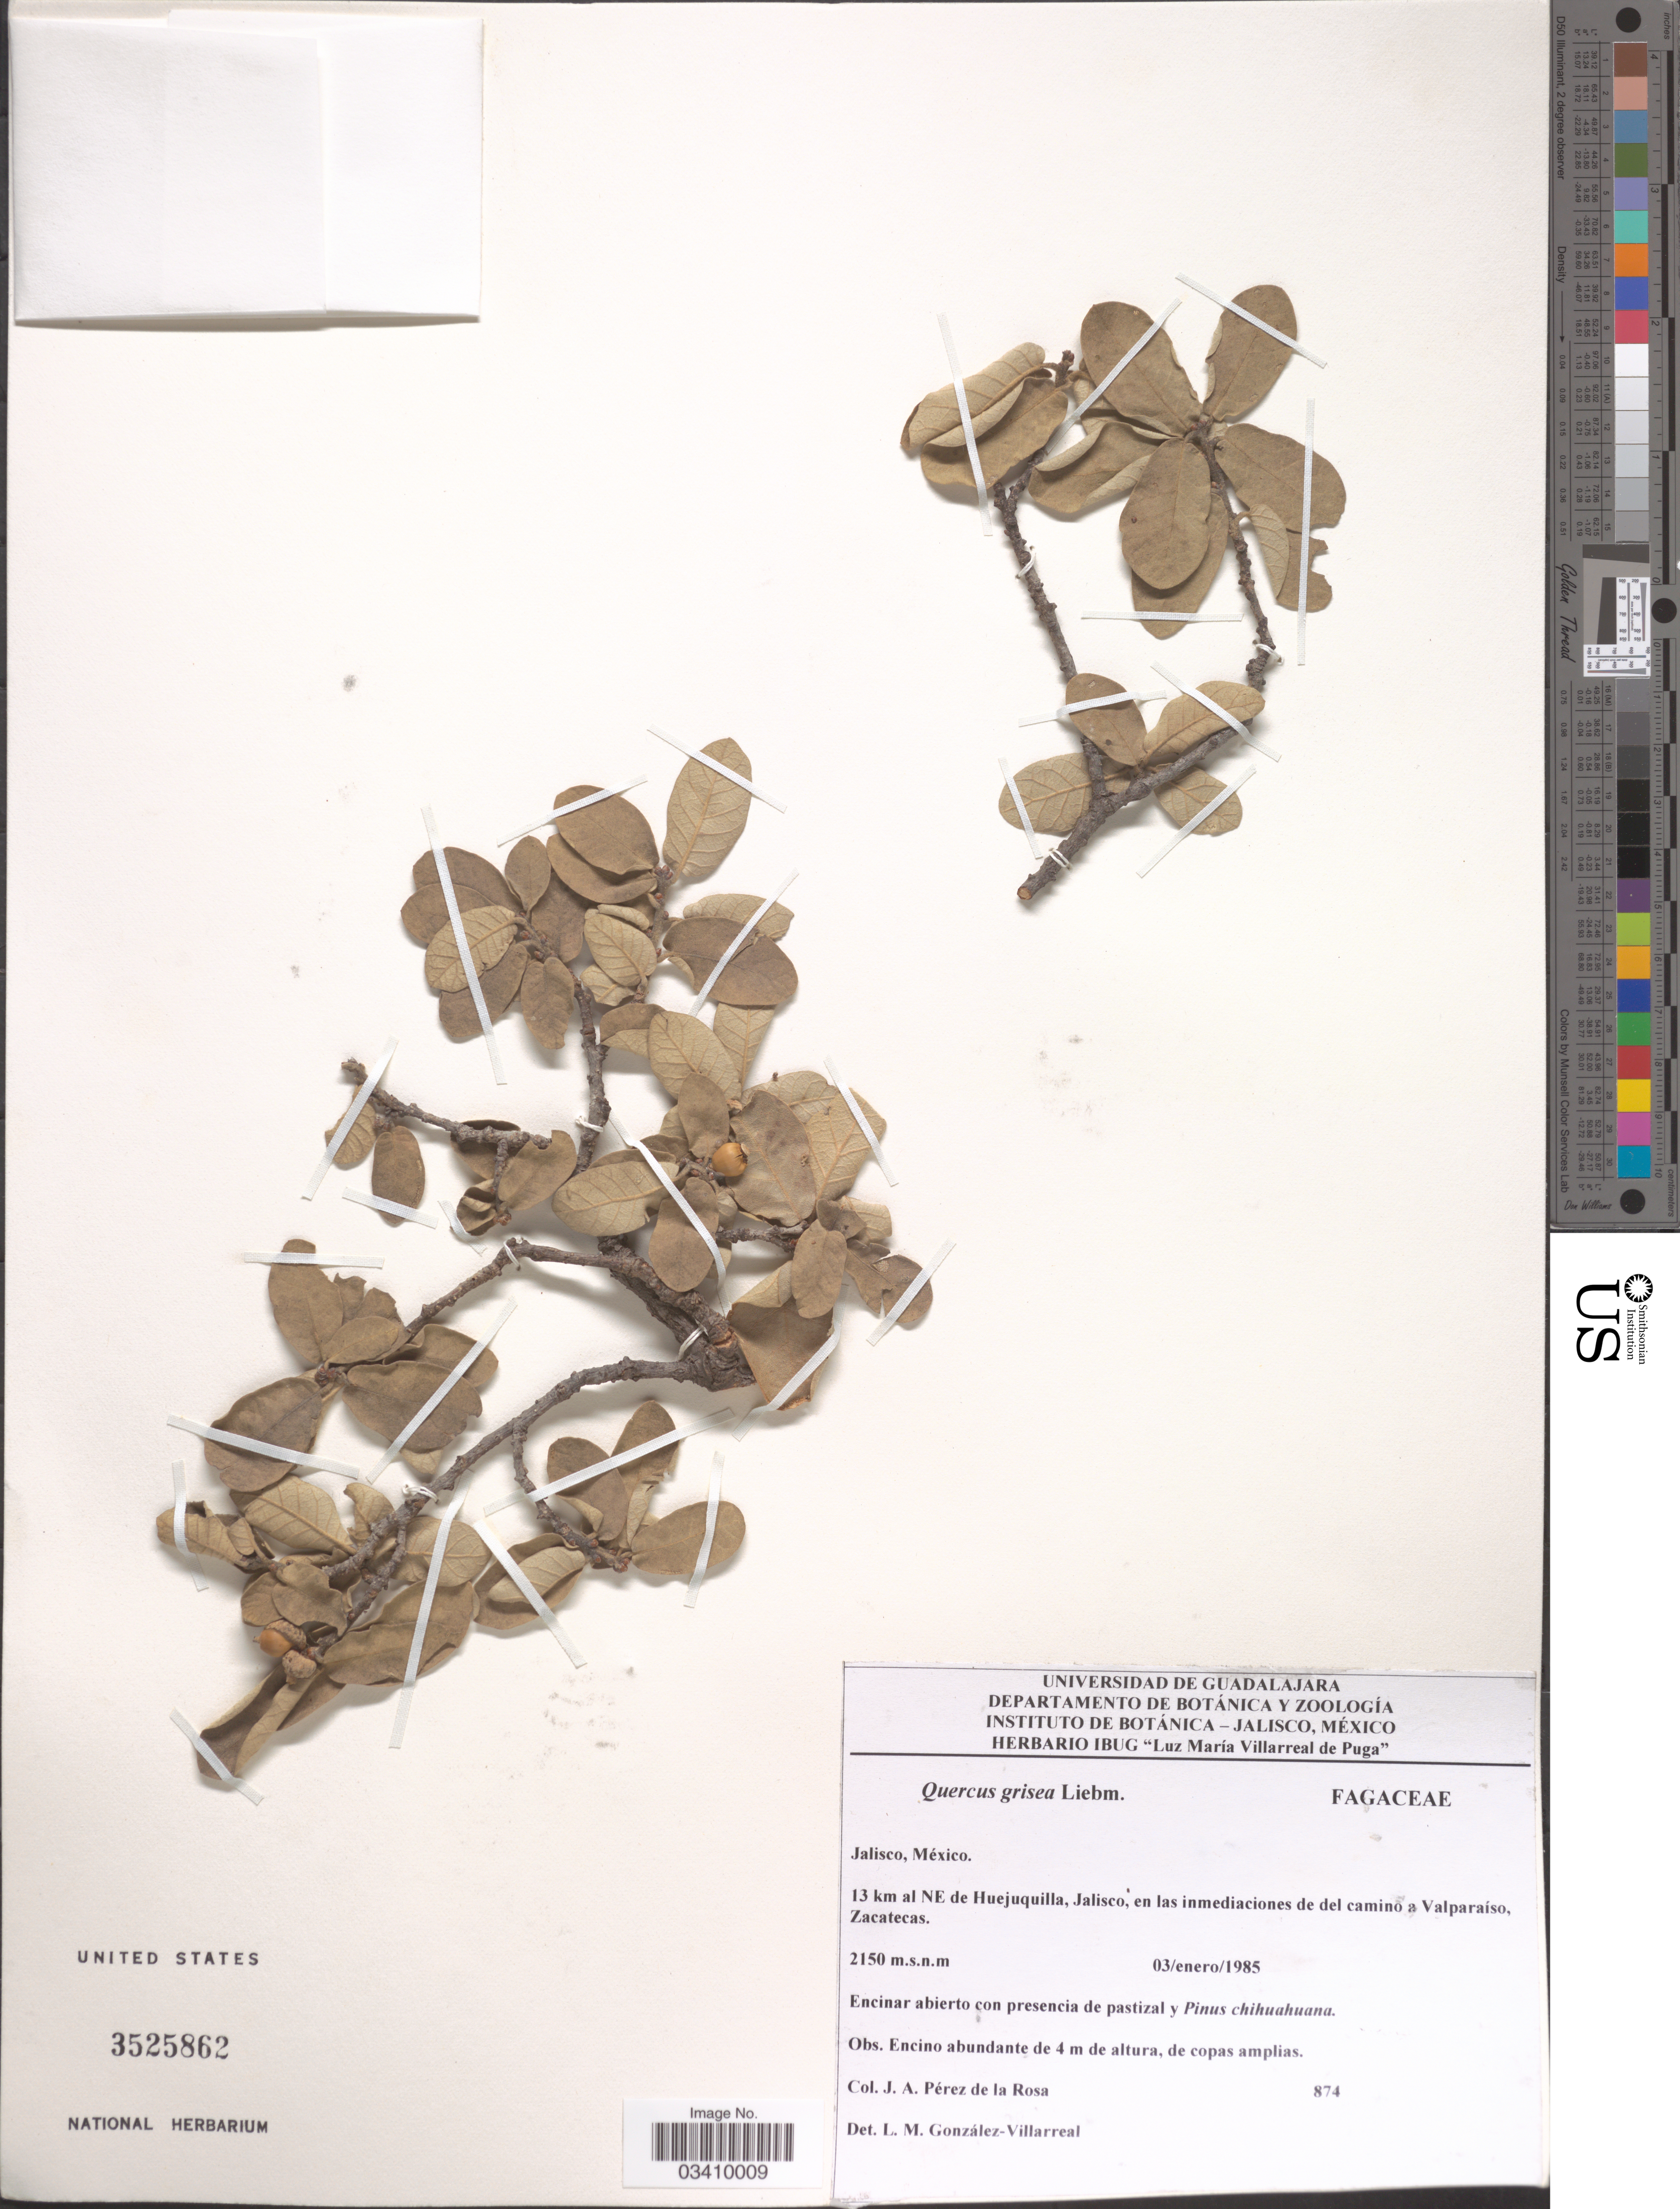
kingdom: Plantae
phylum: Tracheophyta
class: Magnoliopsida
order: Fagales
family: Fagaceae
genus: Quercus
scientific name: Quercus grisea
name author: Liebm.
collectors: J. A. Pérez de la Rosa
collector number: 874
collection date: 1985-01-03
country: Mexico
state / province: Jalisco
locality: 13 km al NE de Huejuquilla, Jalisco, en las inmediaciones de del camino a Valparaíso, Zacatecas.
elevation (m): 2150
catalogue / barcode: US 3525862